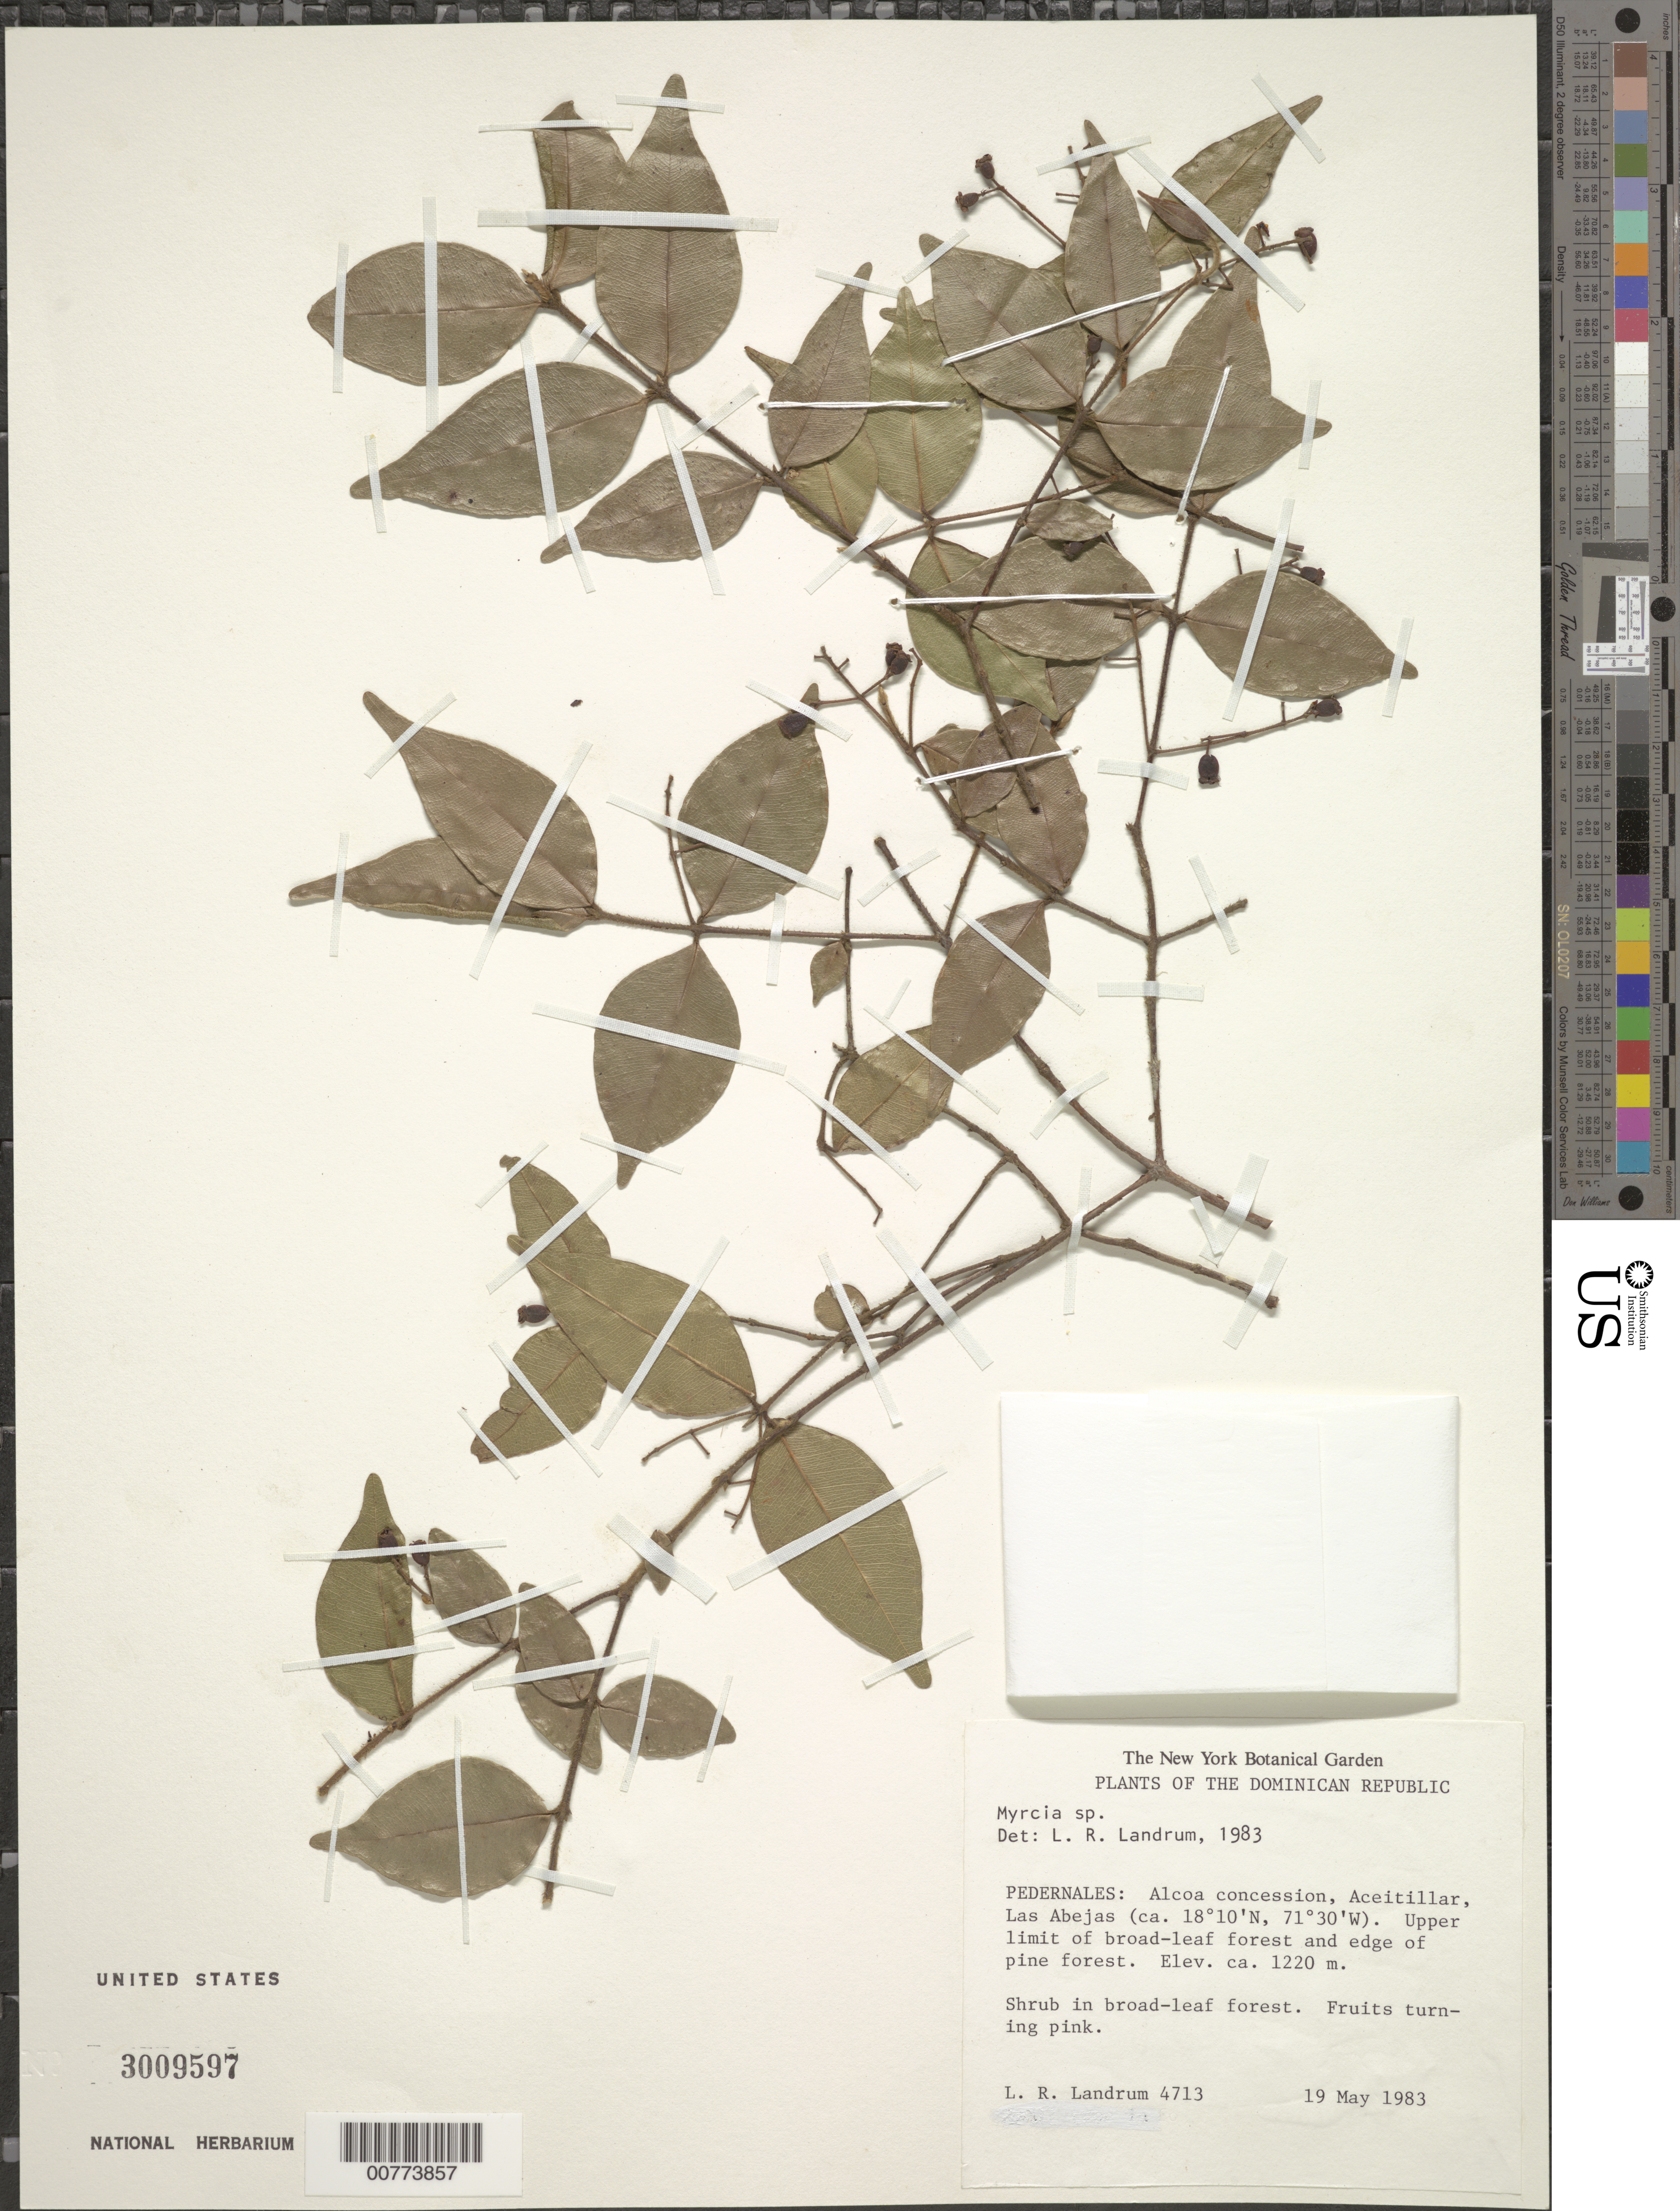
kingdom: Plantae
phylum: Tracheophyta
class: Magnoliopsida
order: Myrtales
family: Myrtaceae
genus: Myrcia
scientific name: Myrcia sp.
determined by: Landrum, L. R.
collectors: L. R. Landrum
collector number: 4713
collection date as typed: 19 May 1983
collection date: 1983-05-19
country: Dominican Republic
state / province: Pedernales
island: Hispaniola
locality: Alcoa Concessión, Aceitillar, Las Abejas.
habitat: Upper limit of broad-leaf forest and edge of pine forest.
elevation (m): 1220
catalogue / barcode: US 3009597